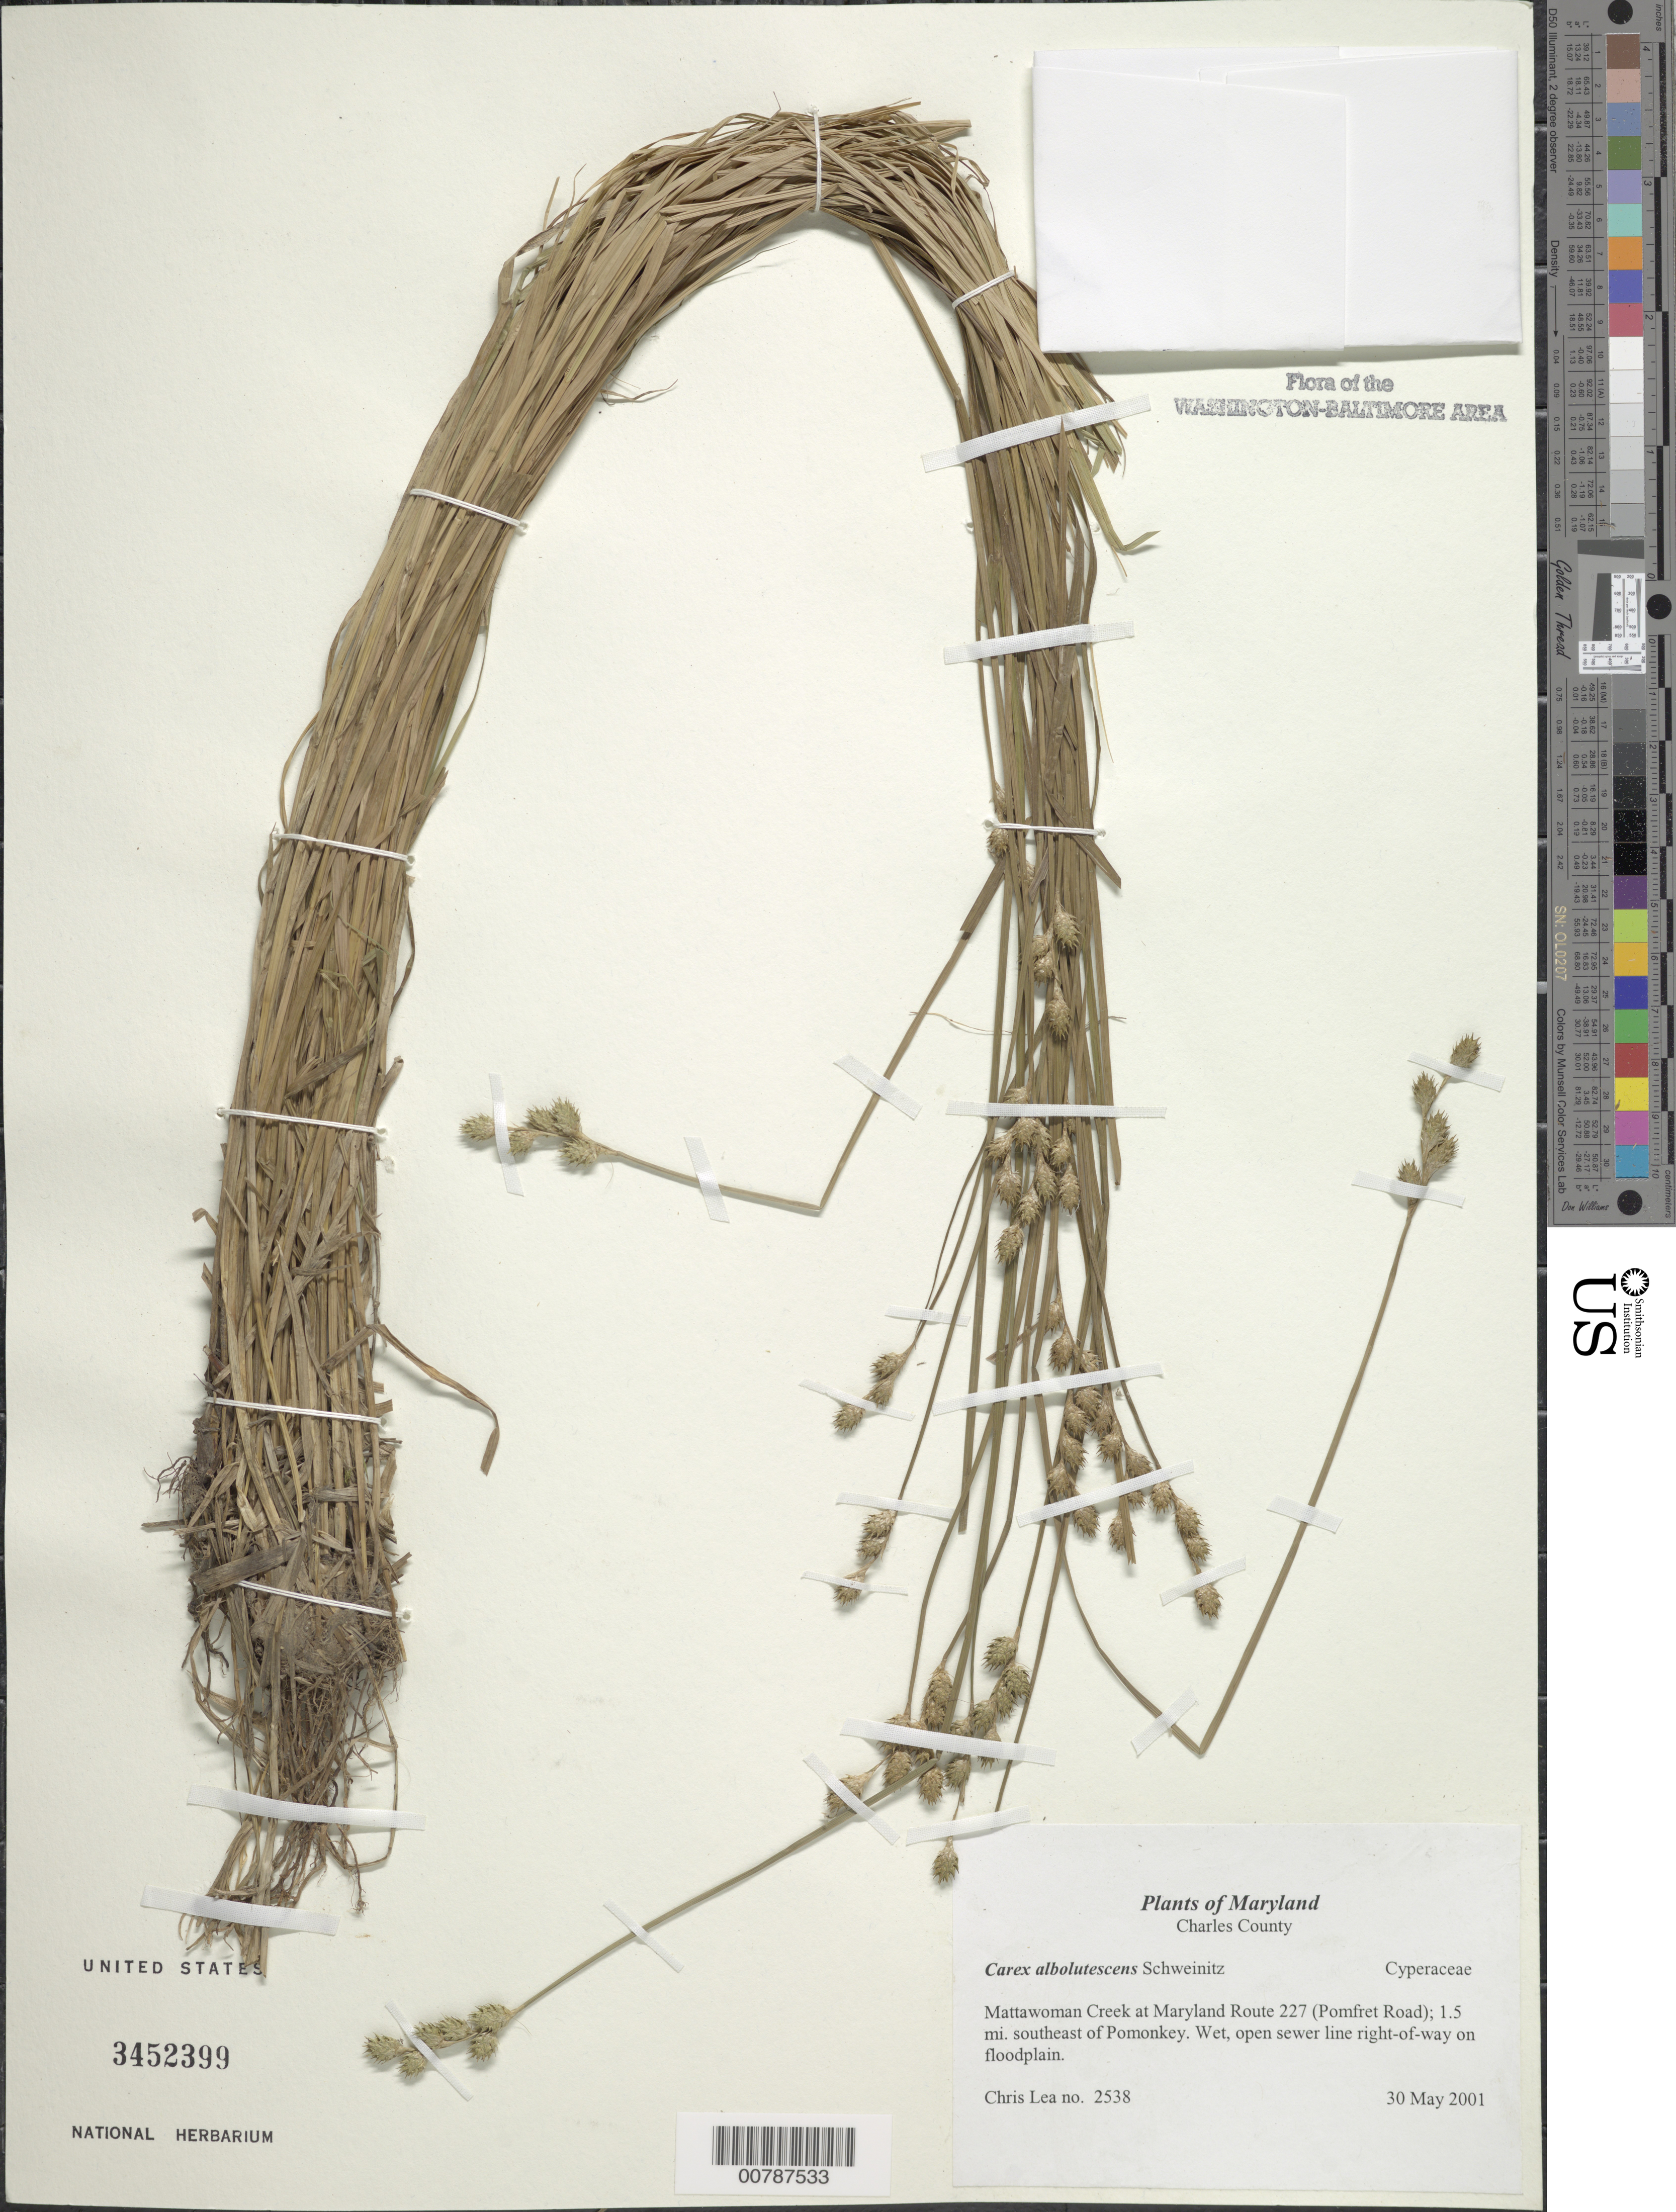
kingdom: Plantae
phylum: Tracheophyta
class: Liliopsida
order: Poales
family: Cyperaceae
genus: Carex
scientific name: Carex albolutescens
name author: Schwein.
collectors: C. Lea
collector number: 2538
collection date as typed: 30 May 2001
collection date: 2001-05-30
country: United States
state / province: Maryland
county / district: Charles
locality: Mattawoman Creek at Maryland Route 227 (Pomfret Road); 1.5 mi. southeast of Pomonkey.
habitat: Wet, open sewer line right-of-way on floodplain.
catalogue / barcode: US 3452399